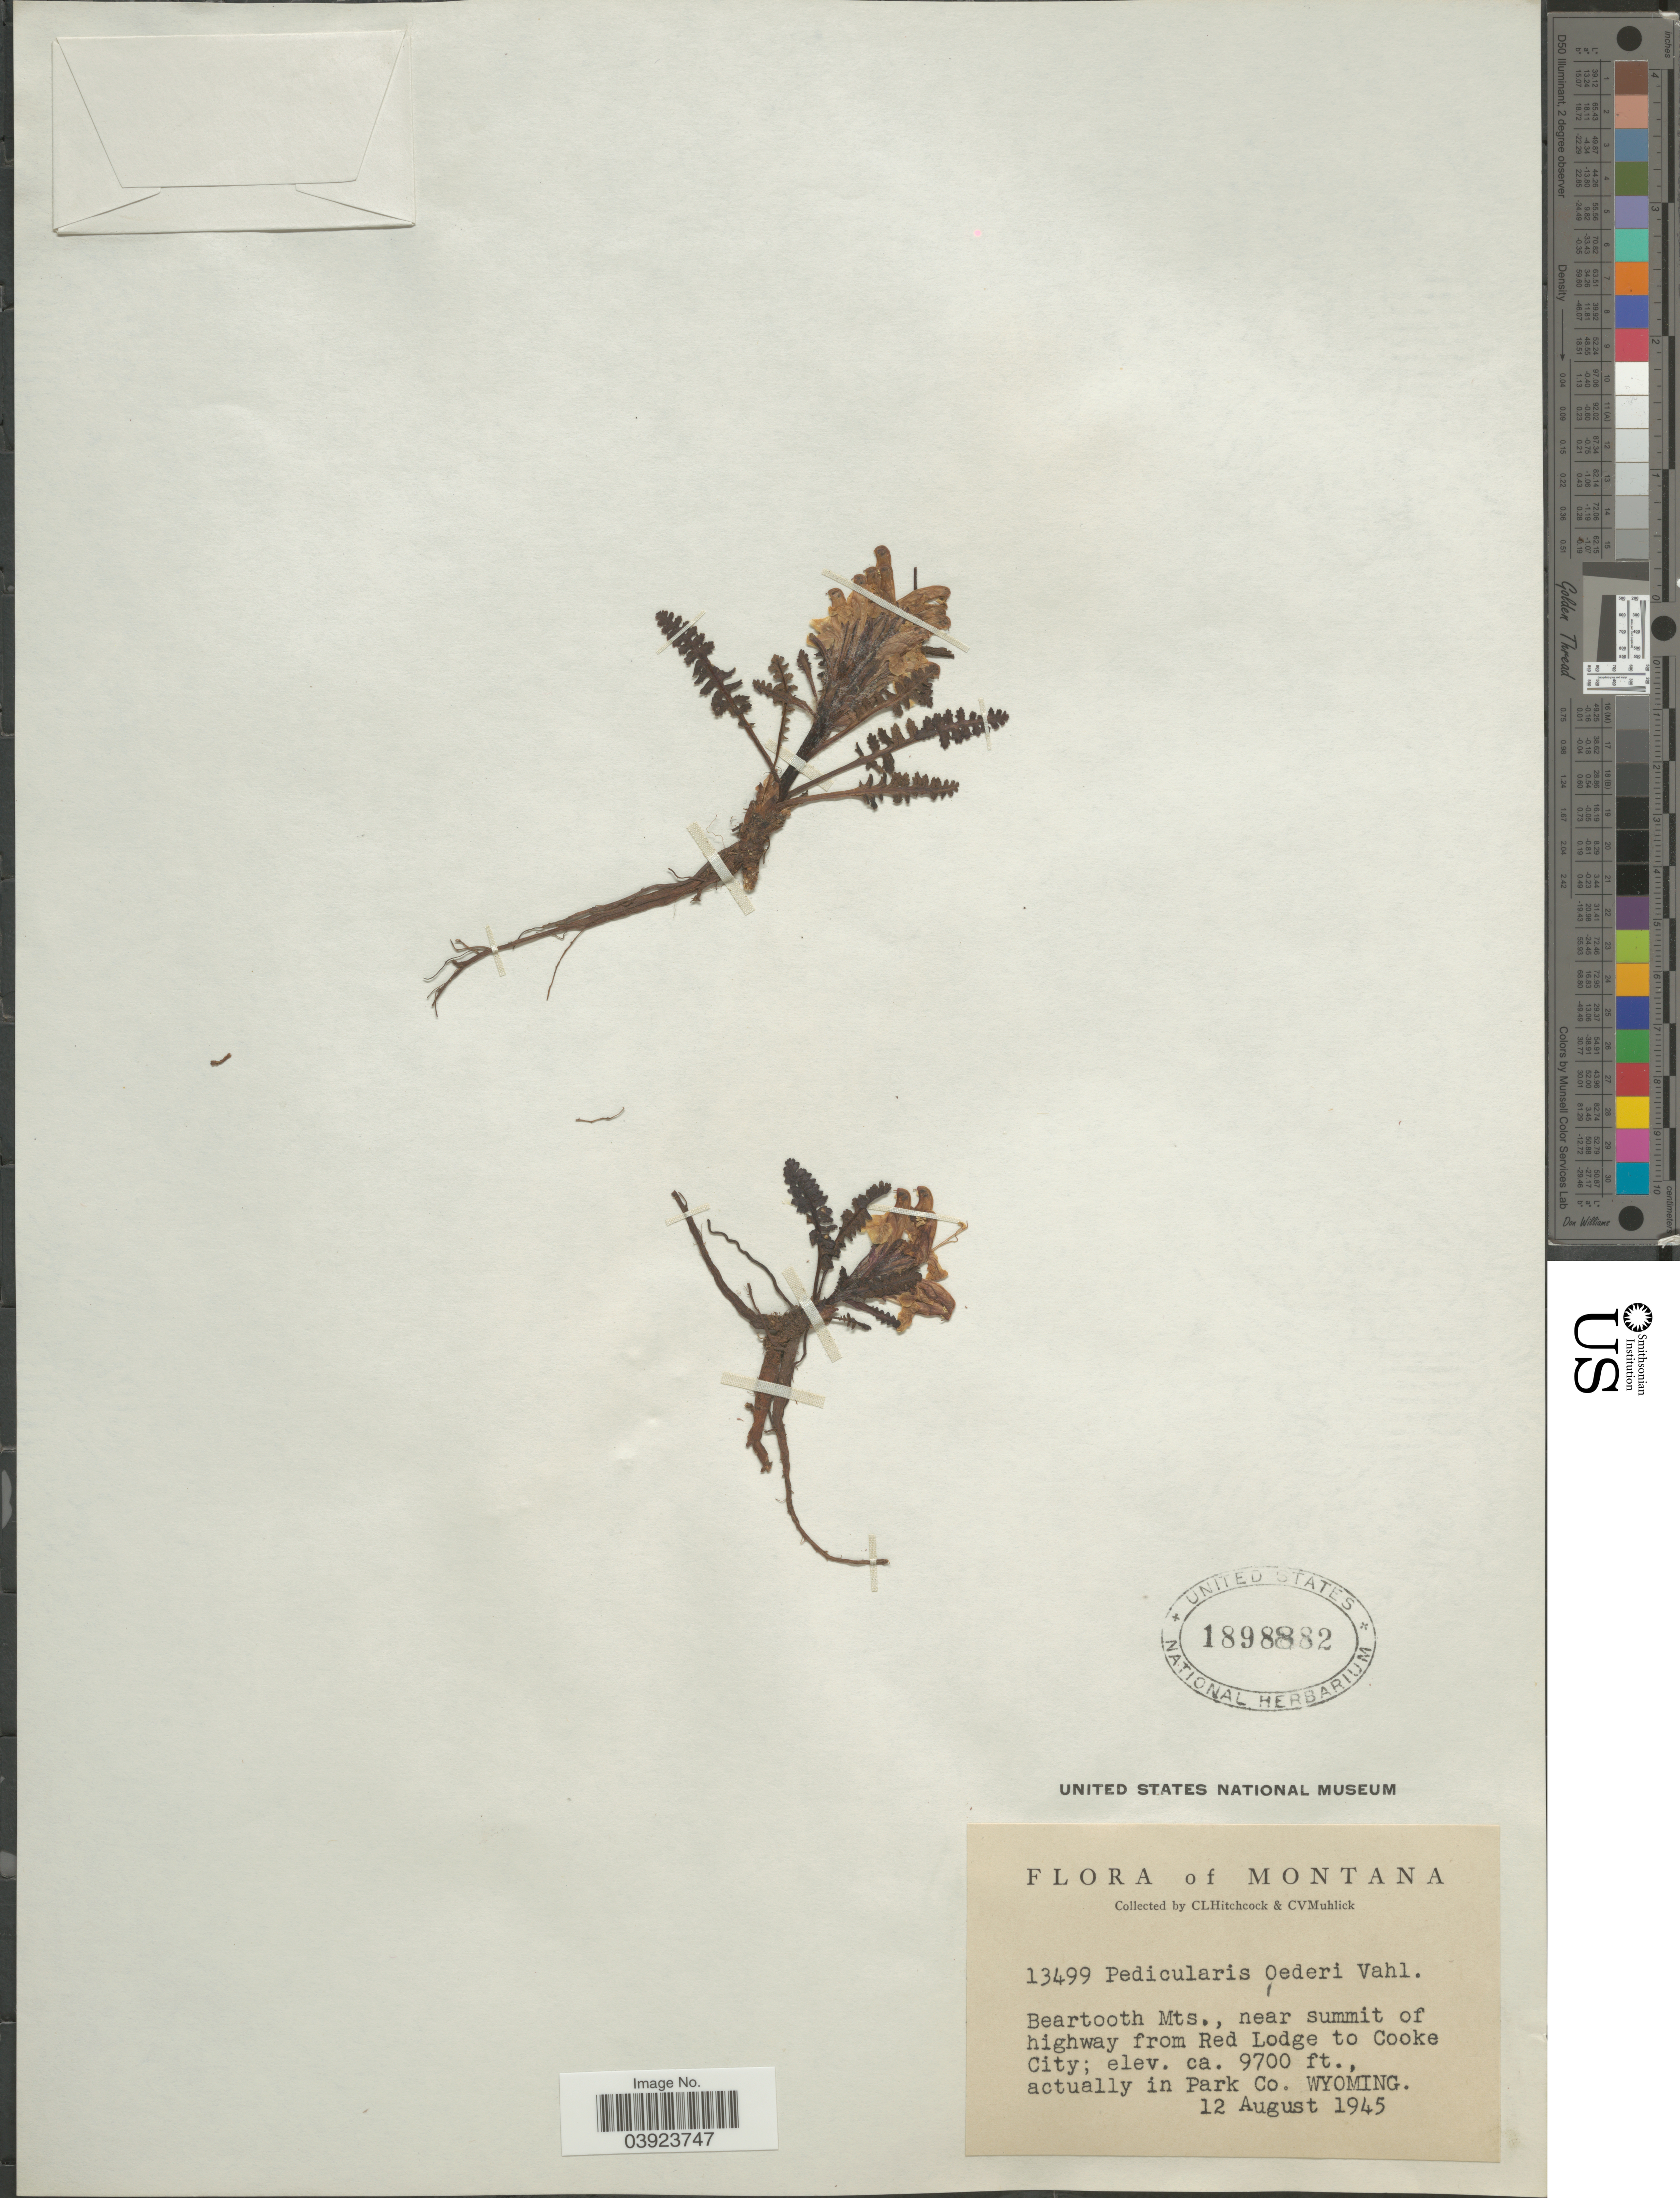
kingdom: Plantae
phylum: Tracheophyta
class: Magnoliopsida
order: Lamiales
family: Orobanchaceae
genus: Pedicularis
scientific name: Pedicularis sp.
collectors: C. L. Hitchcock & C. V. Muhlick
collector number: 13499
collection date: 1945-08-12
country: United States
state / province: Montana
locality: Beartooth Mts., near summit of highway from Red Lodge to Cooke City; actually in Park Co. Wyoming.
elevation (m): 2957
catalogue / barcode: US 1898882